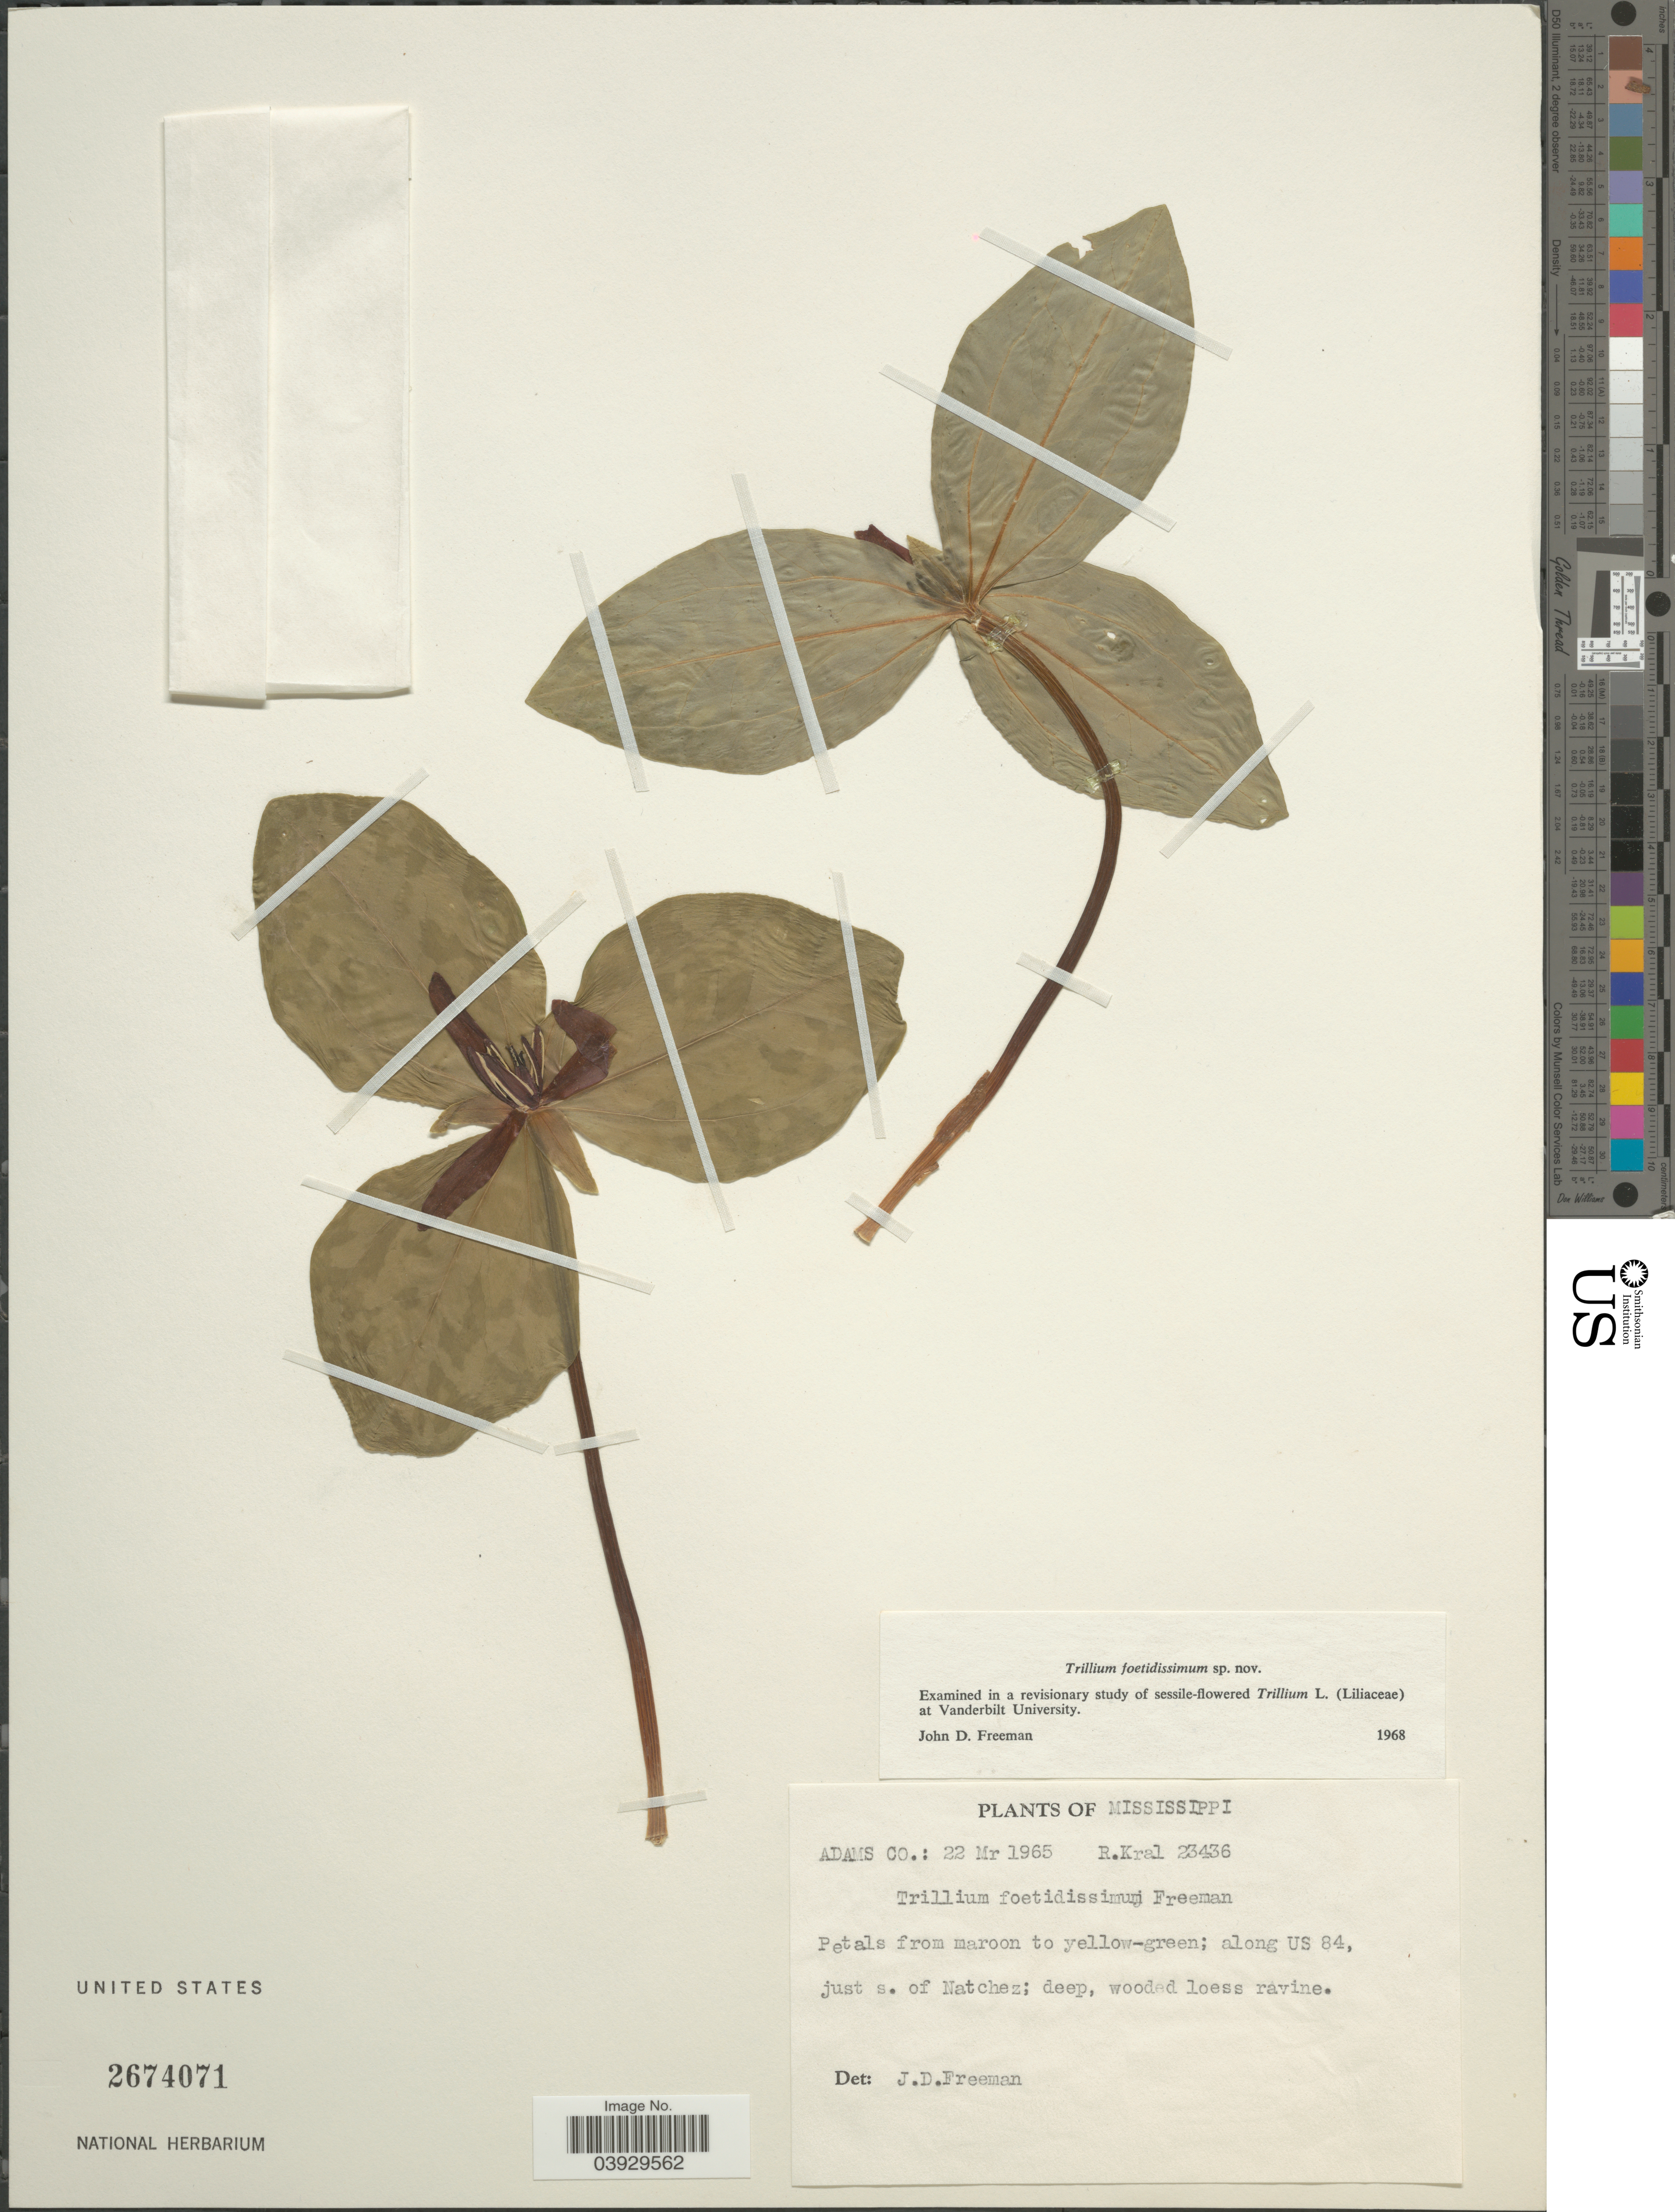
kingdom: Plantae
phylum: Tracheophyta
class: Liliopsida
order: Liliales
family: Melanthiaceae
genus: Trillium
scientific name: Trillium foetidissimum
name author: J. D. Freeman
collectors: R. Kral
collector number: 23436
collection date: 1965-03-22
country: United States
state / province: Mississippi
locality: Adams Co. Along US 84, just s. of Natchez.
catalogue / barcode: US 2674071